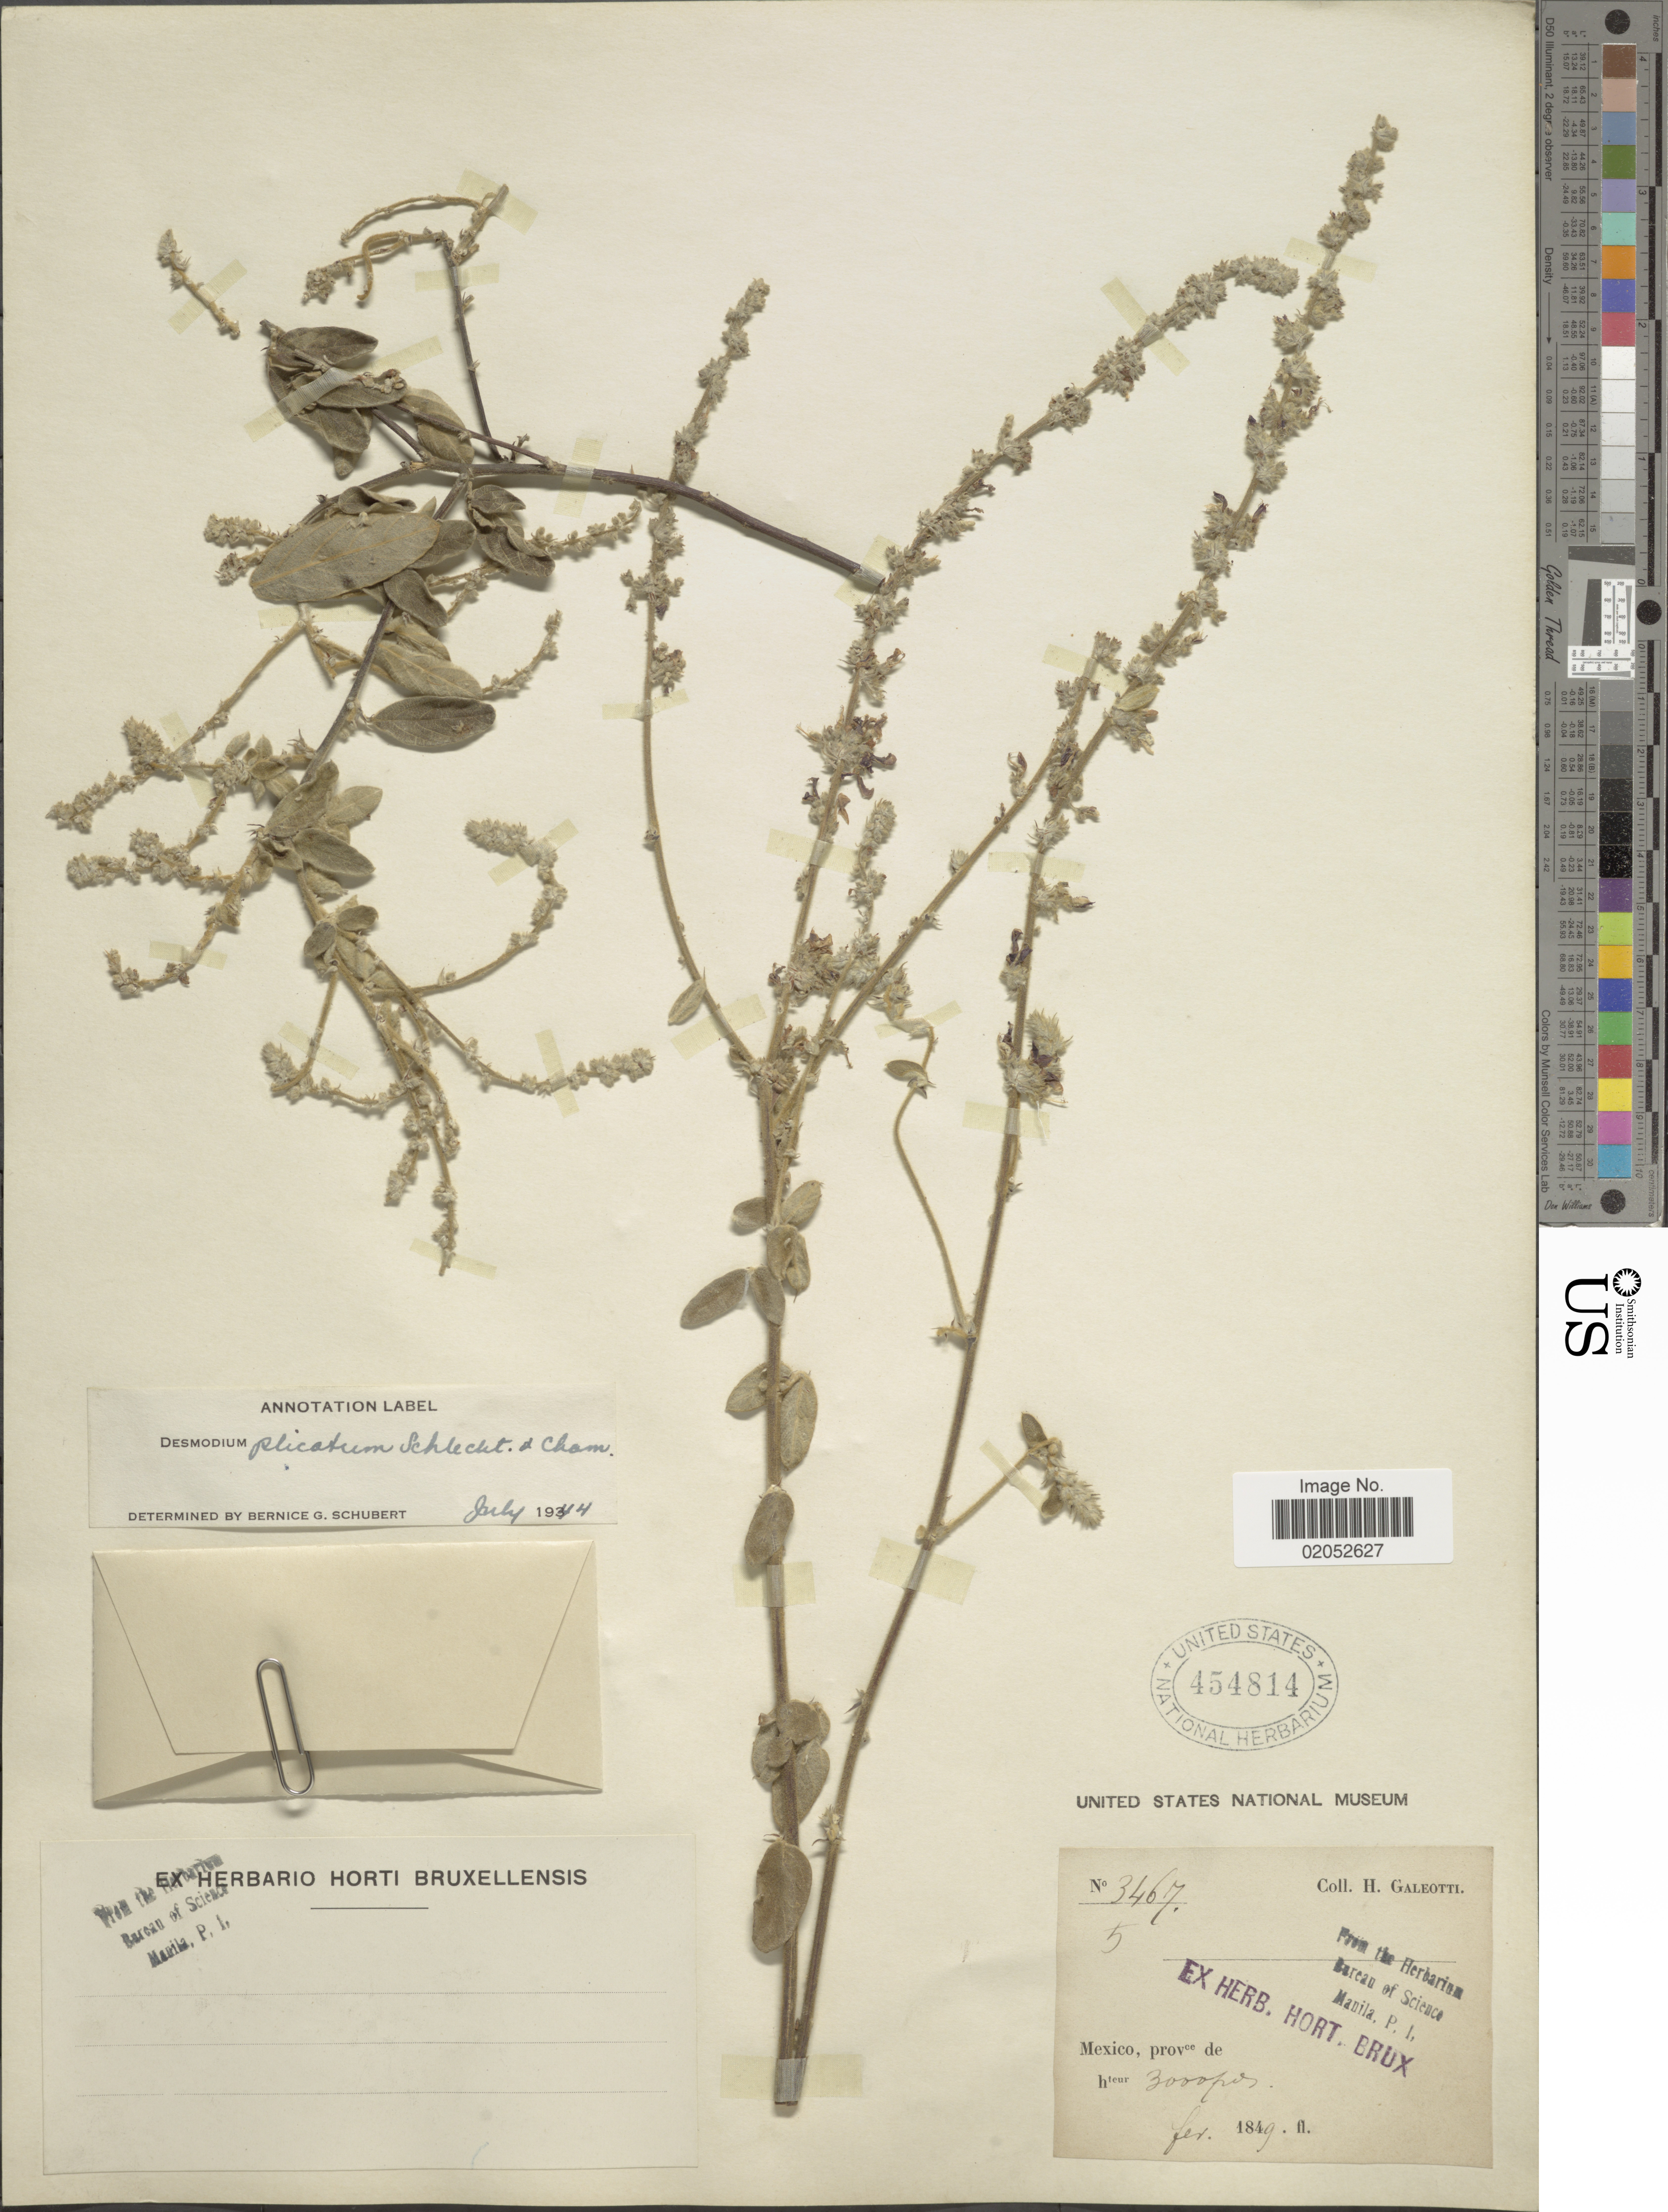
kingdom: Plantae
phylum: Tracheophyta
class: Magnoliopsida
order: Fabales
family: Fabaceae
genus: Desmodium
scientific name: Desmodium plicatum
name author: Schltdl. & Cham.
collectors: H. G. Galeotti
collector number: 3467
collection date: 1849-02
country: Mexico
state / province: México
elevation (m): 914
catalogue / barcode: US 454814